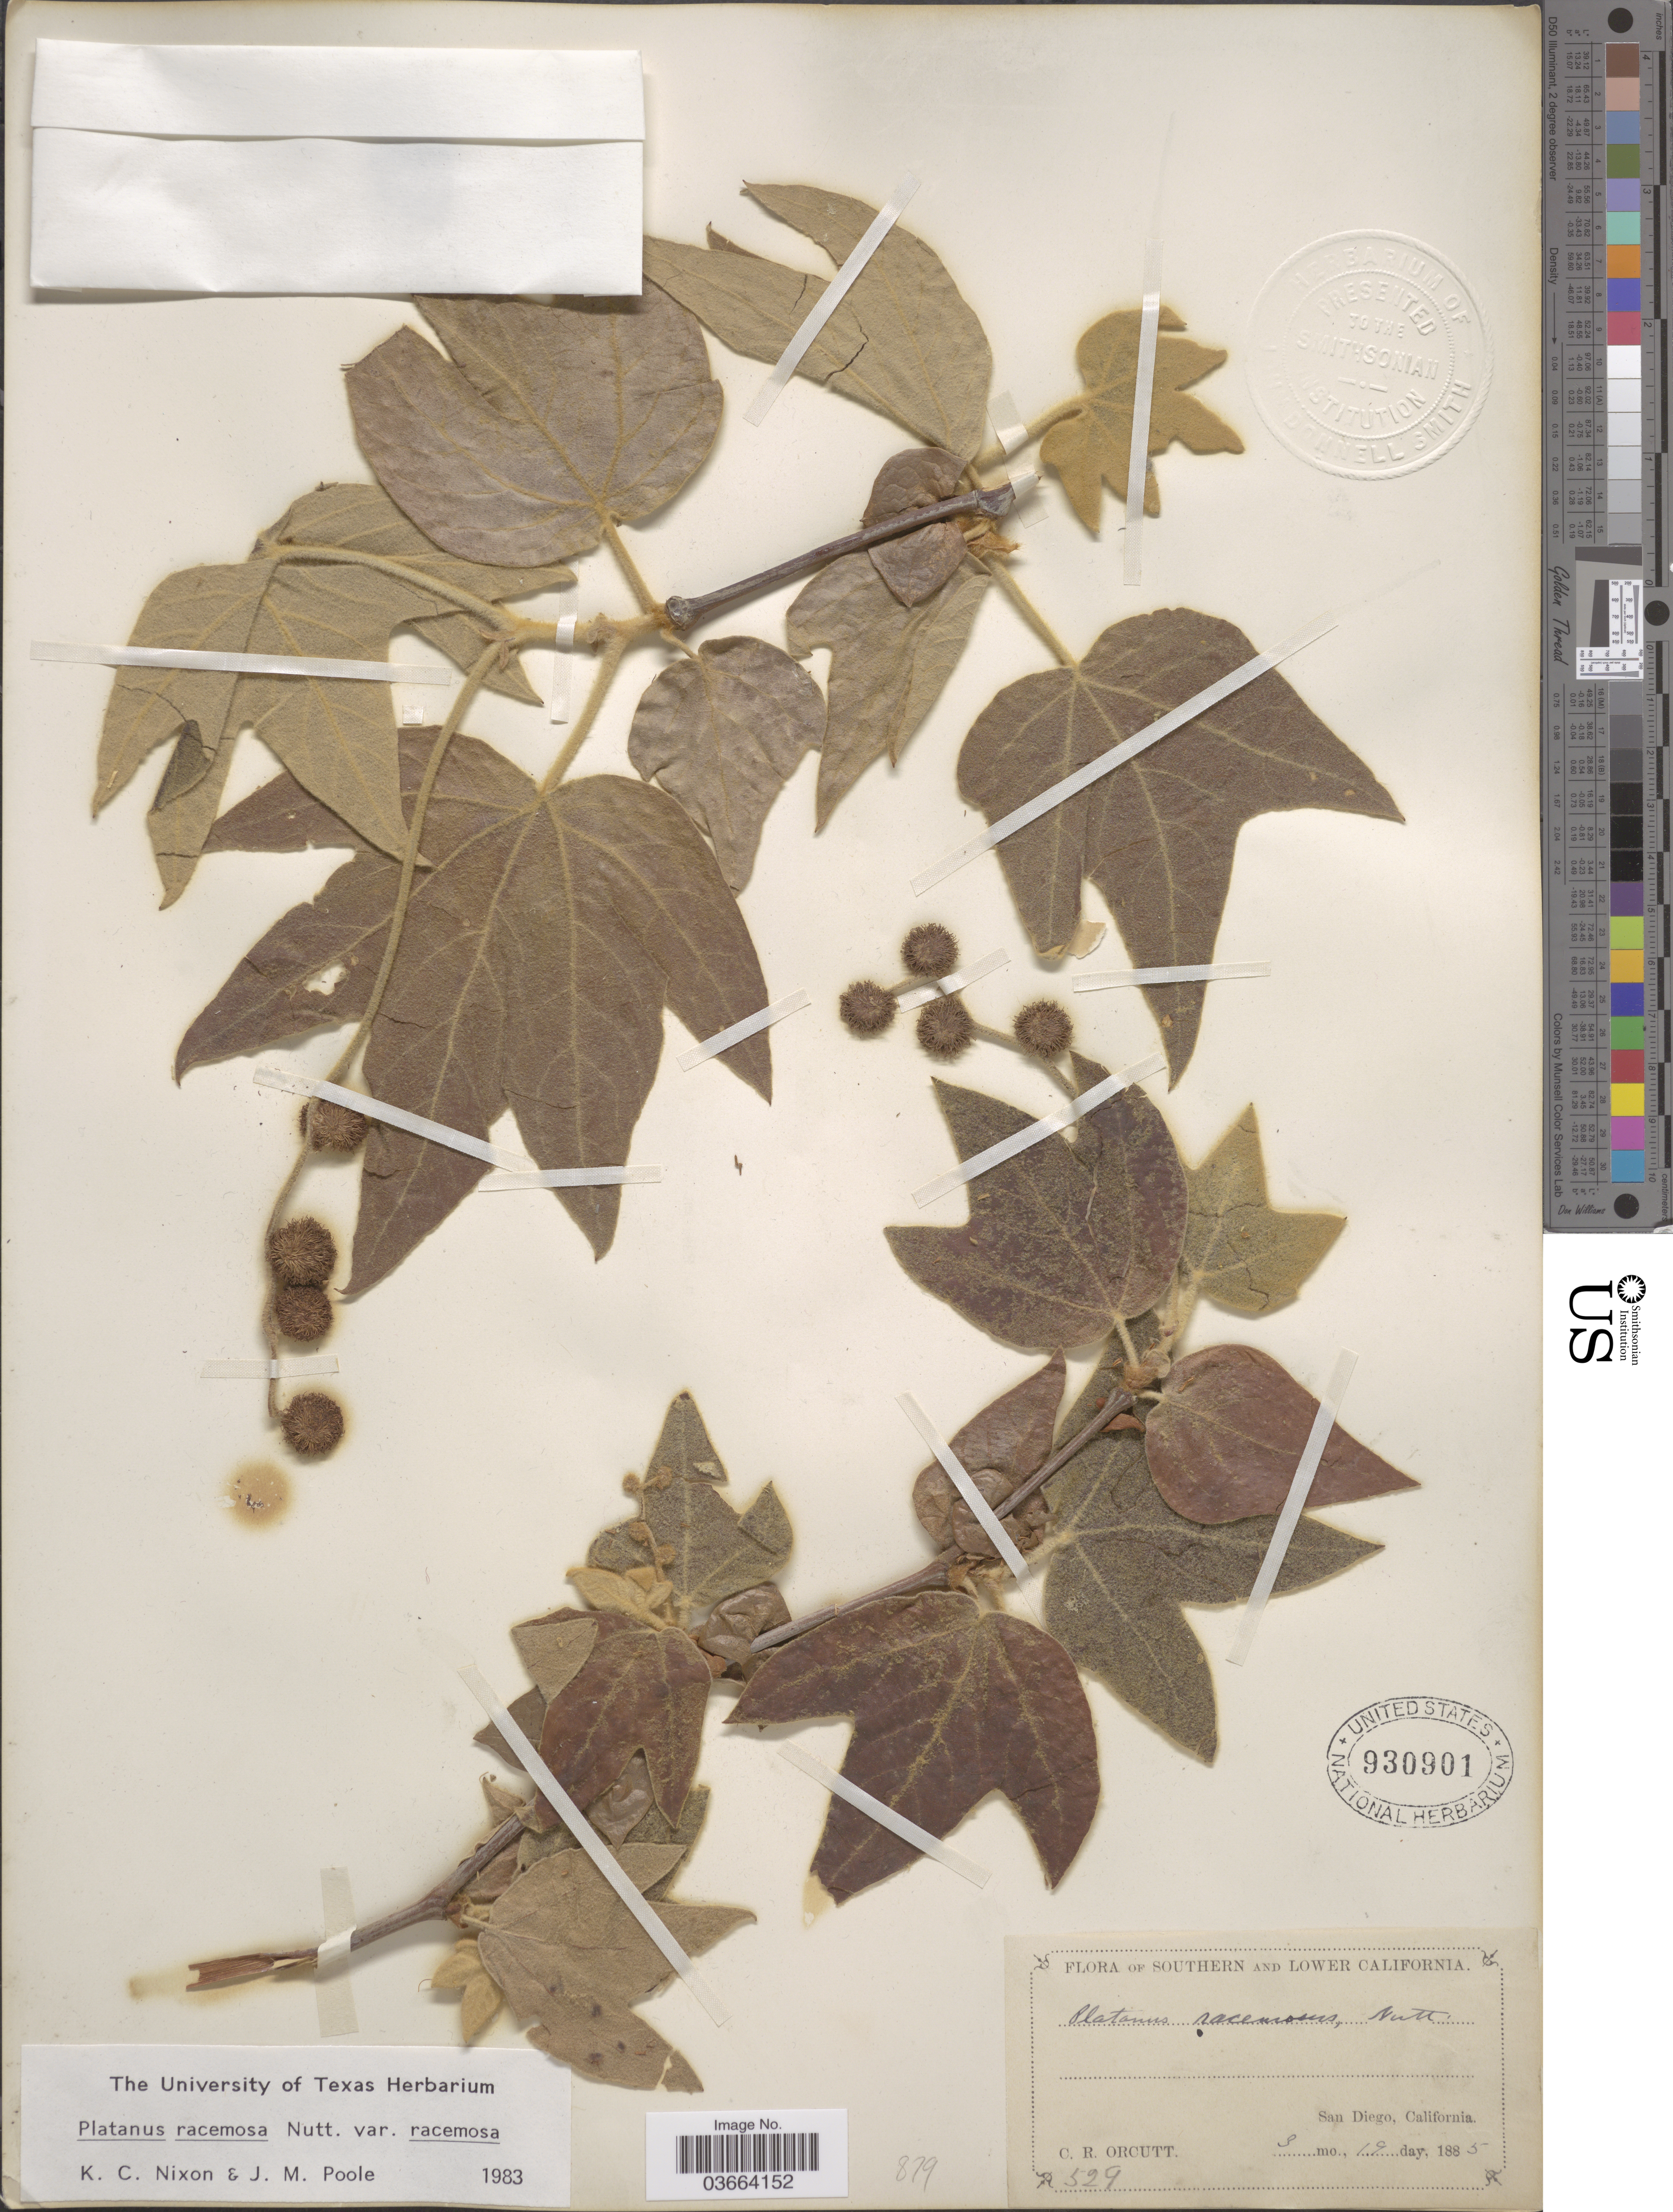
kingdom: Plantae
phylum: Tracheophyta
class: Magnoliopsida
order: Proteales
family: Platanaceae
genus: Platanus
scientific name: Platanus racemosa var. racemosa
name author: Nutt.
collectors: C. R. Orcutt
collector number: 529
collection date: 1885-03-19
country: United States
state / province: California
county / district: San Diego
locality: Southern and Lower California. San Diego.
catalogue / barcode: US 930901